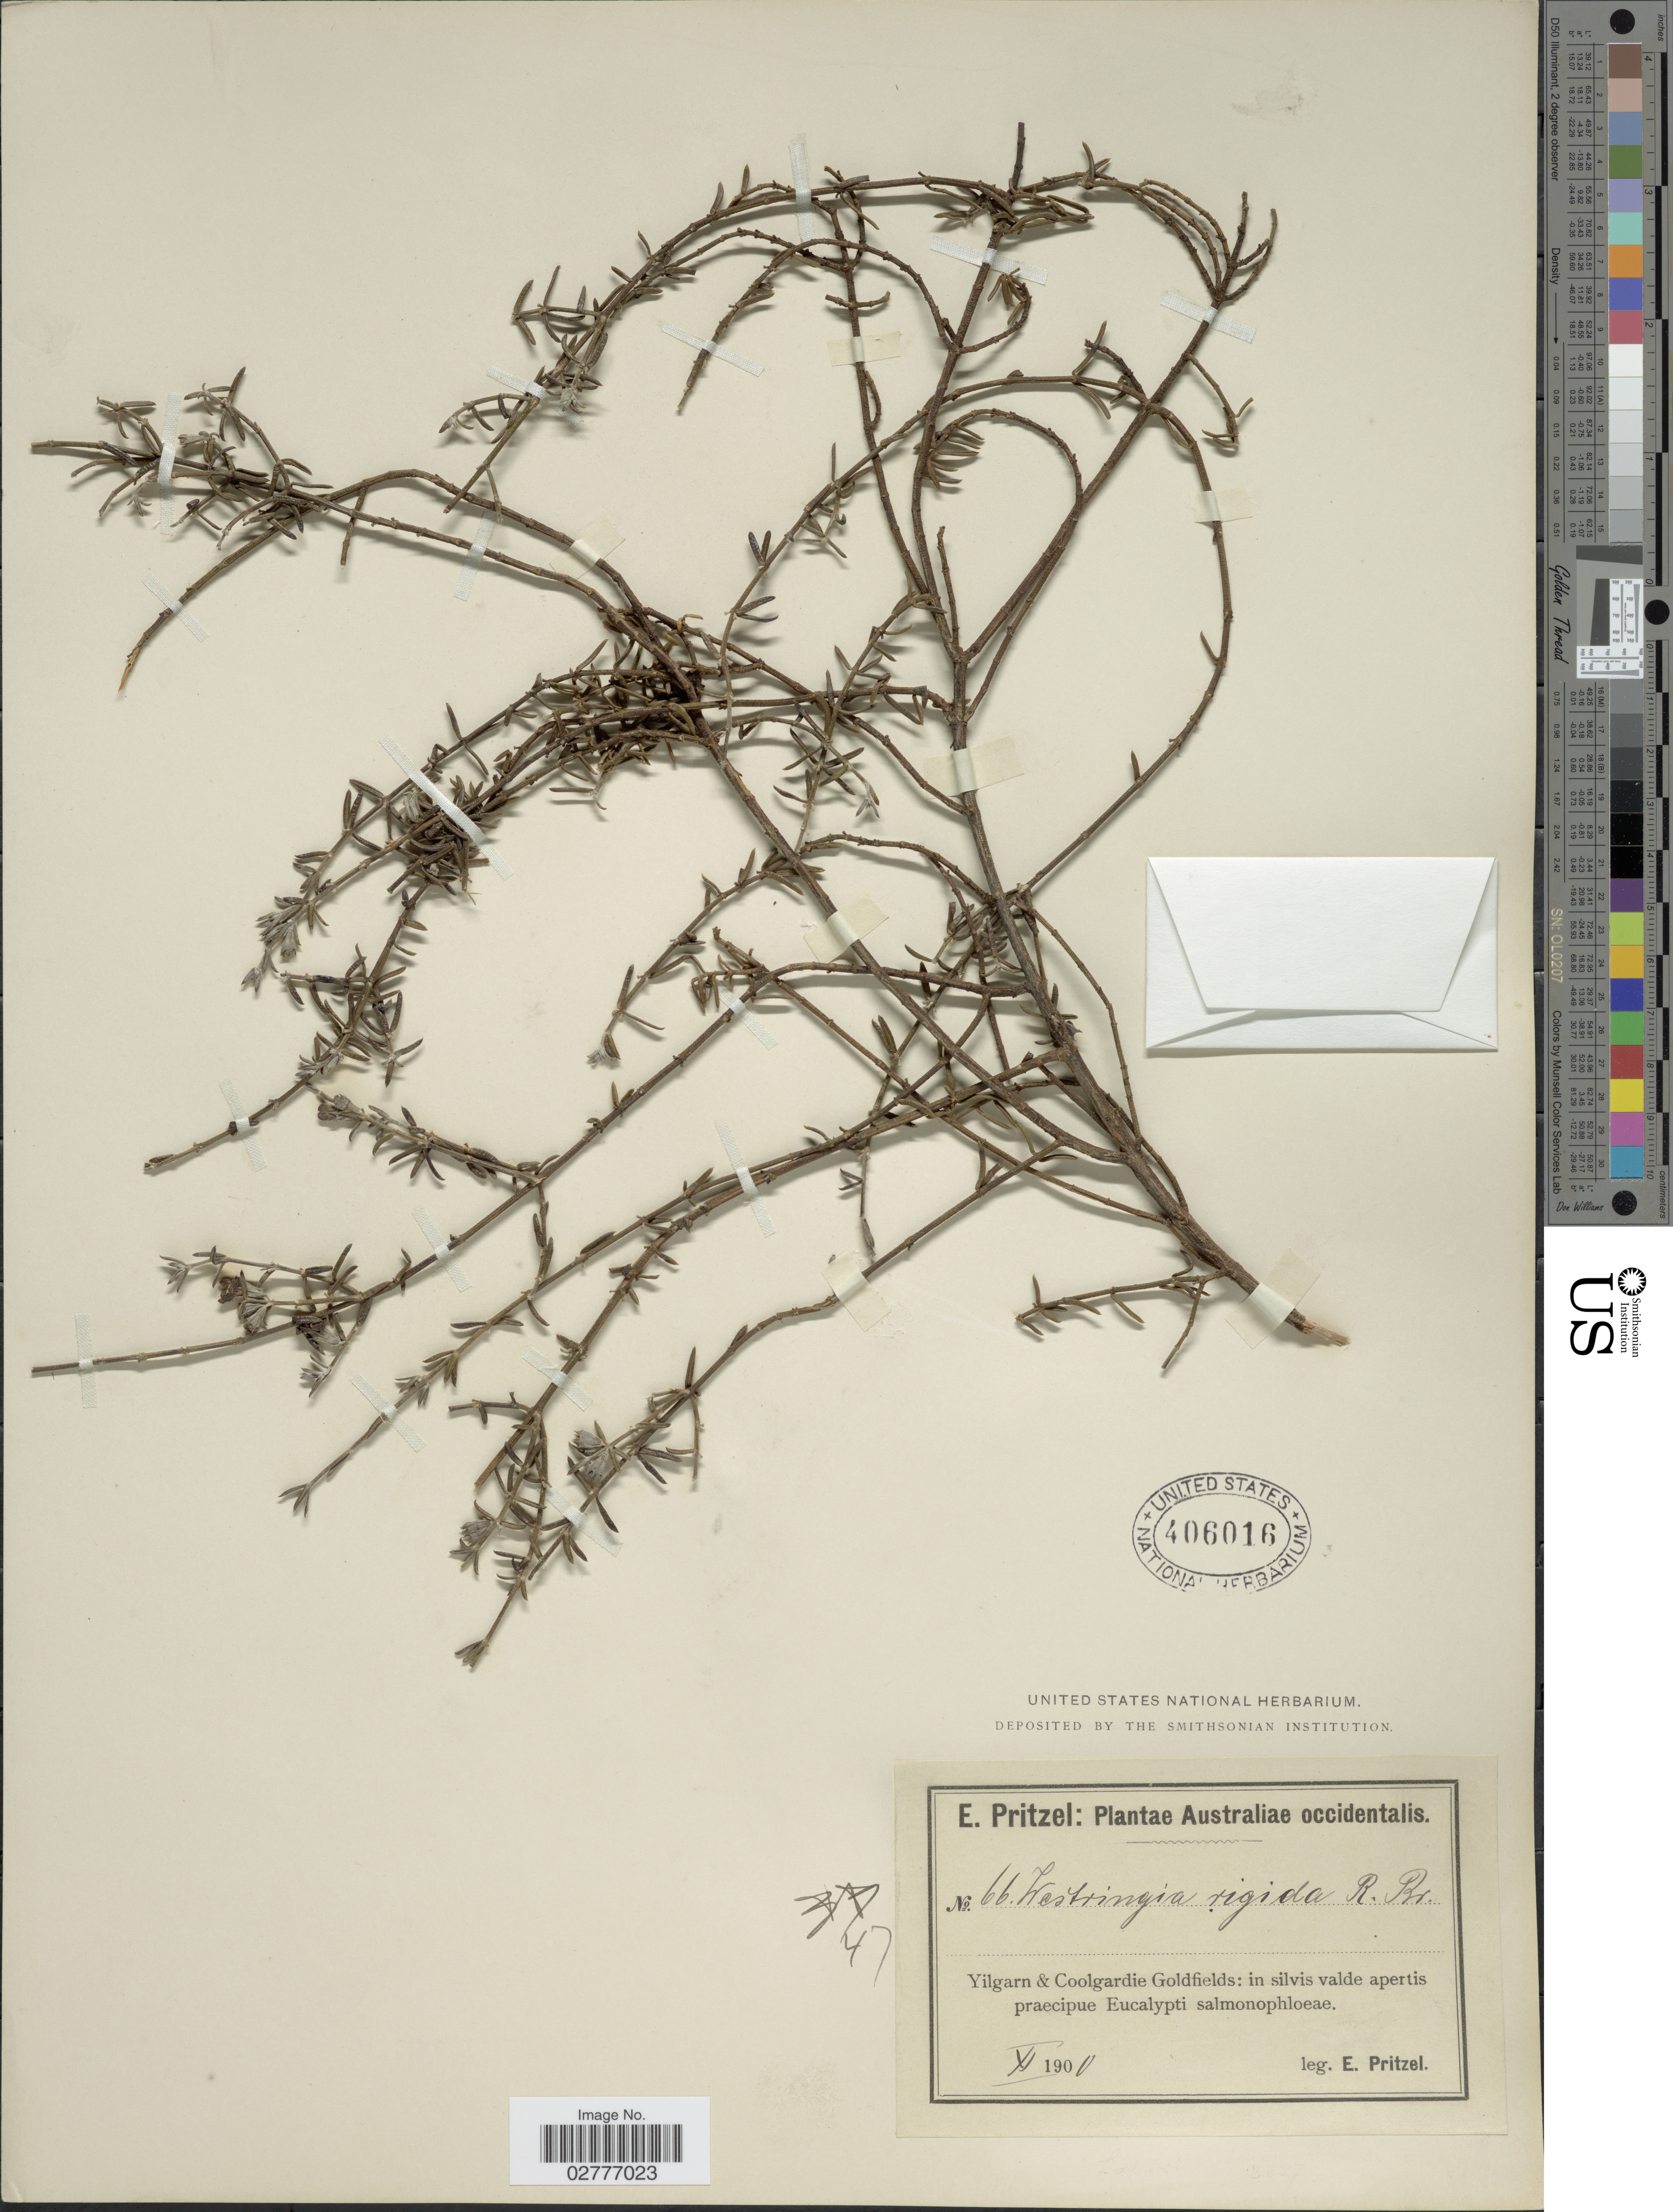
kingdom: Plantae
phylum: Tracheophyta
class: Magnoliopsida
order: Lamiales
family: Lamiaceae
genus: Westringia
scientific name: Westringia rigida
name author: R. Br.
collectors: E. G. Pritzel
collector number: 66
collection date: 1900-11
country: Australia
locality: Australiae occidentalis. Yilgarn & Coolgardie Goldfields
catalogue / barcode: US 406016